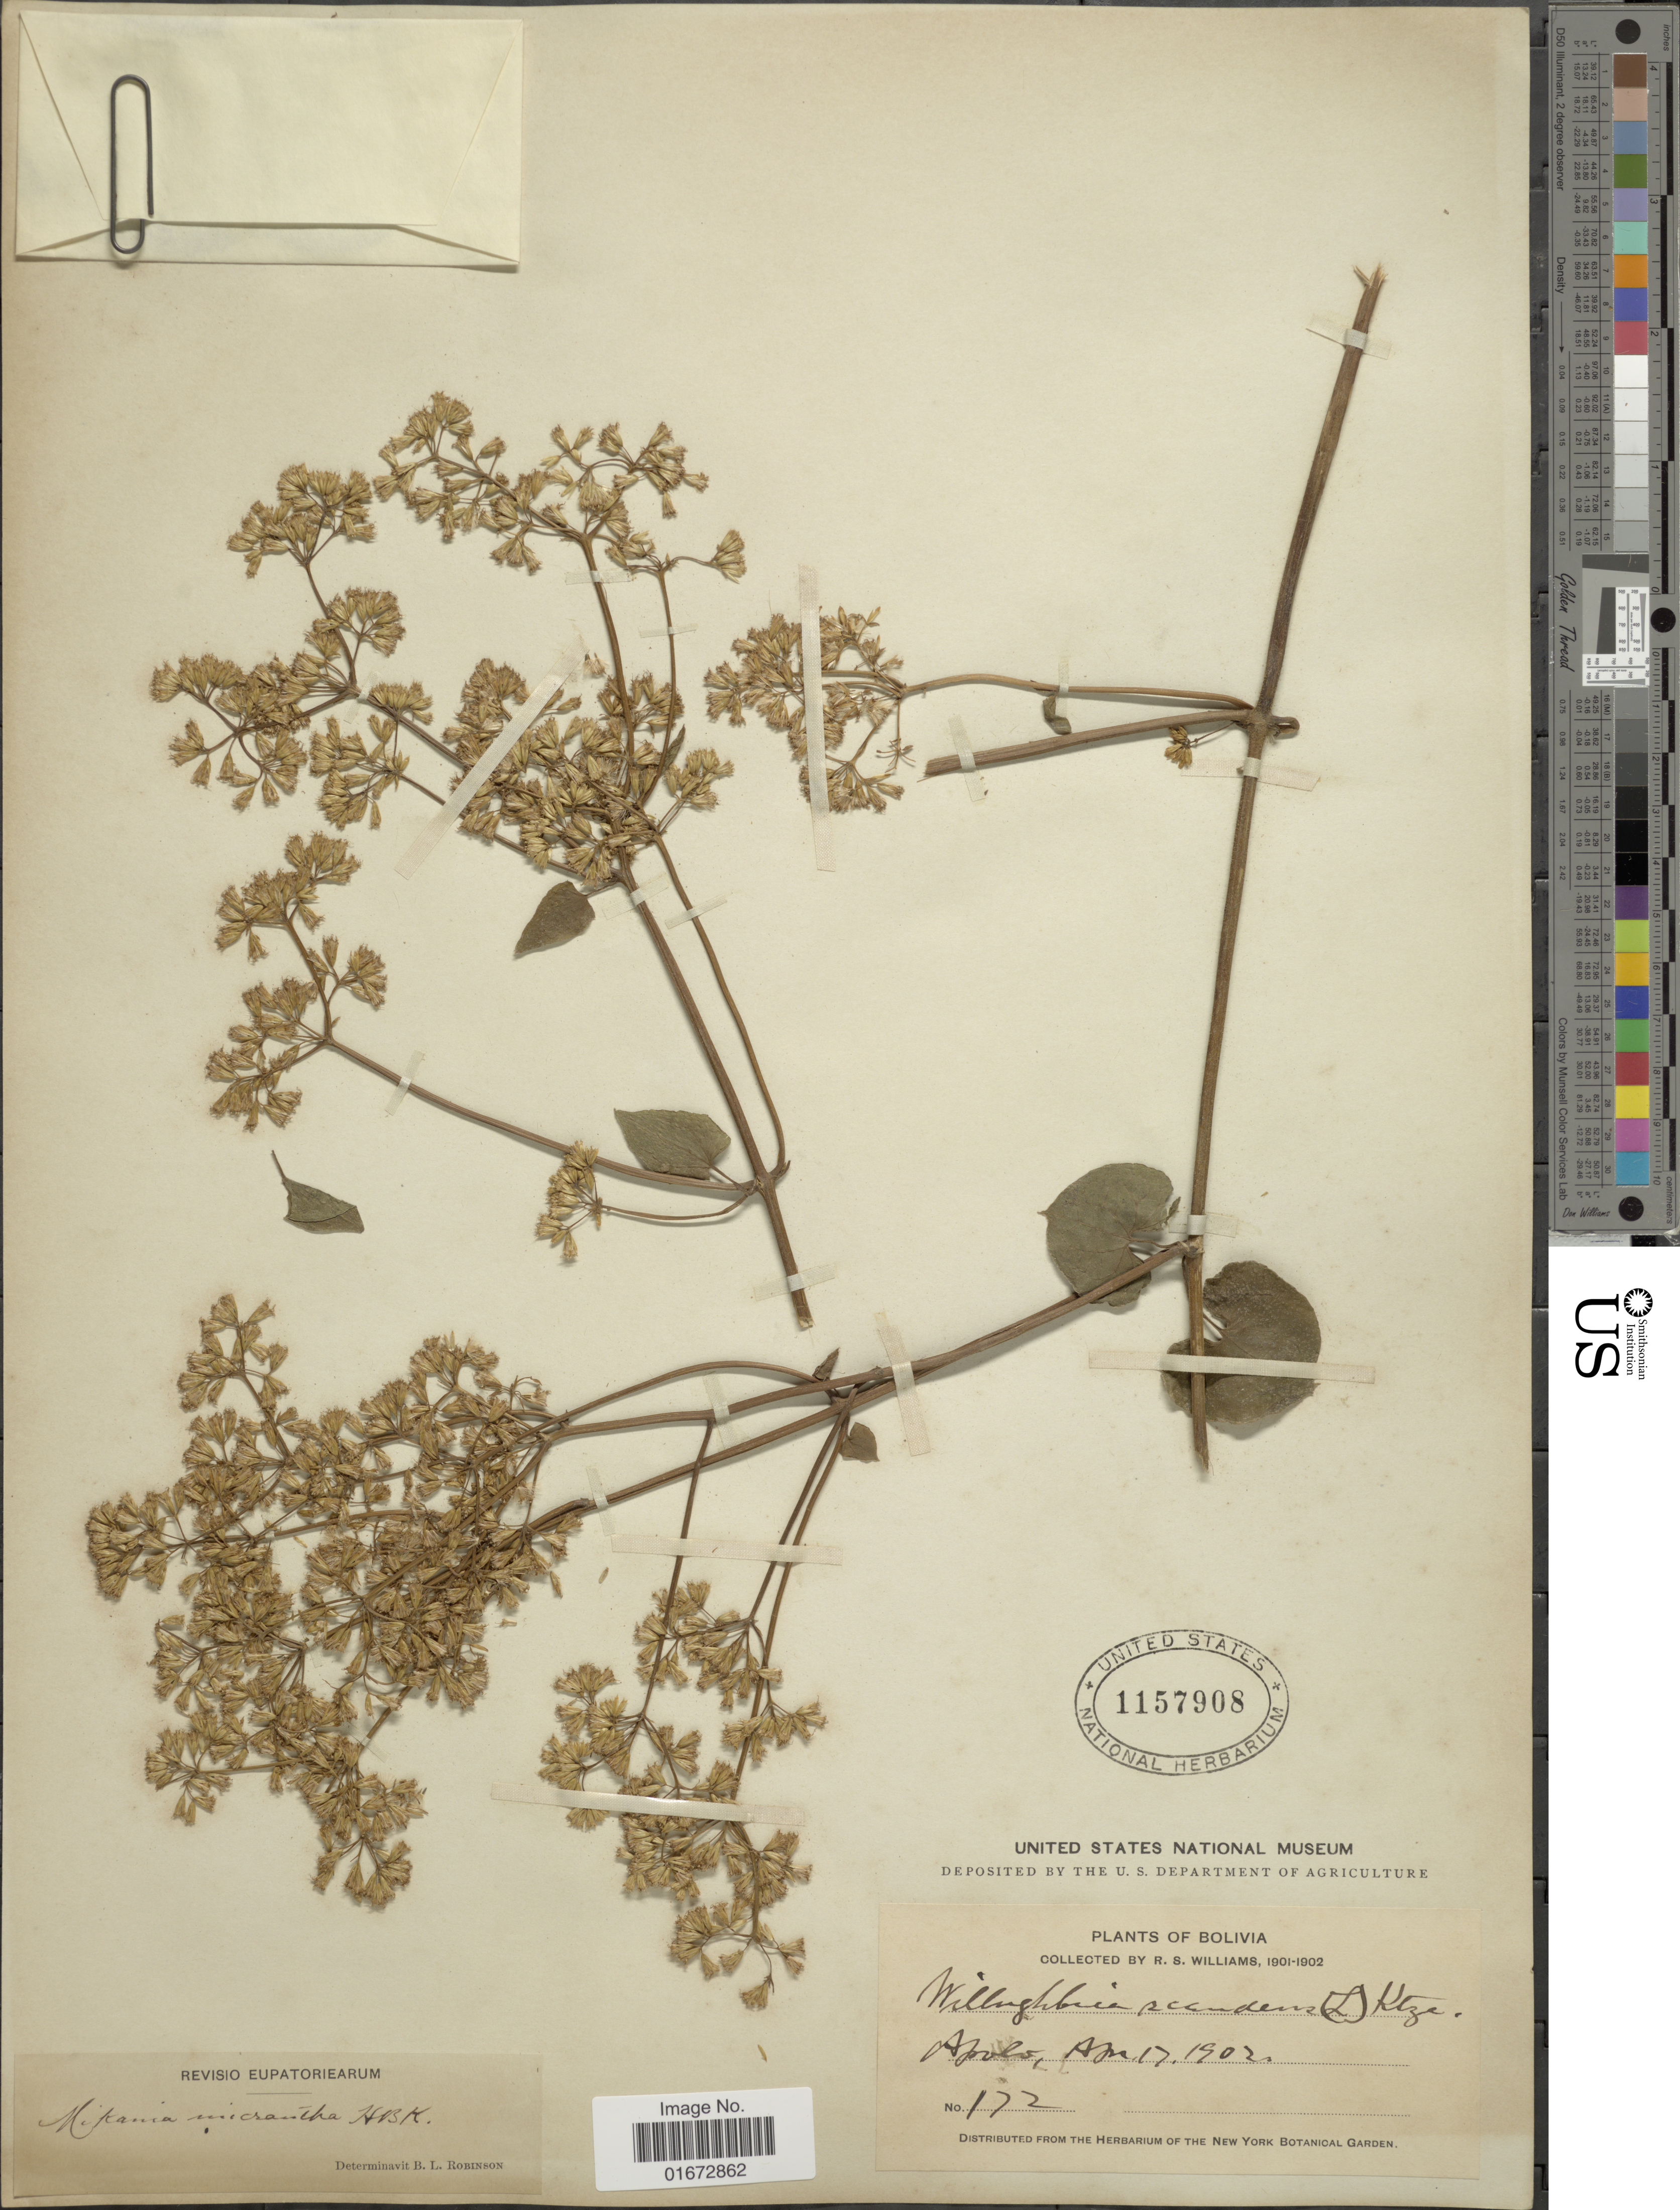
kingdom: Plantae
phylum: Tracheophyta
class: Magnoliopsida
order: Asterales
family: Asteraceae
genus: Mikania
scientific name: Mikania micrantha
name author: Kunth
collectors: R. S. Williams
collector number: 172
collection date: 1902-04-17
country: Bolivia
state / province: La Paz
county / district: Franz Tamayo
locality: Apolo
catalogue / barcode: US 1157908